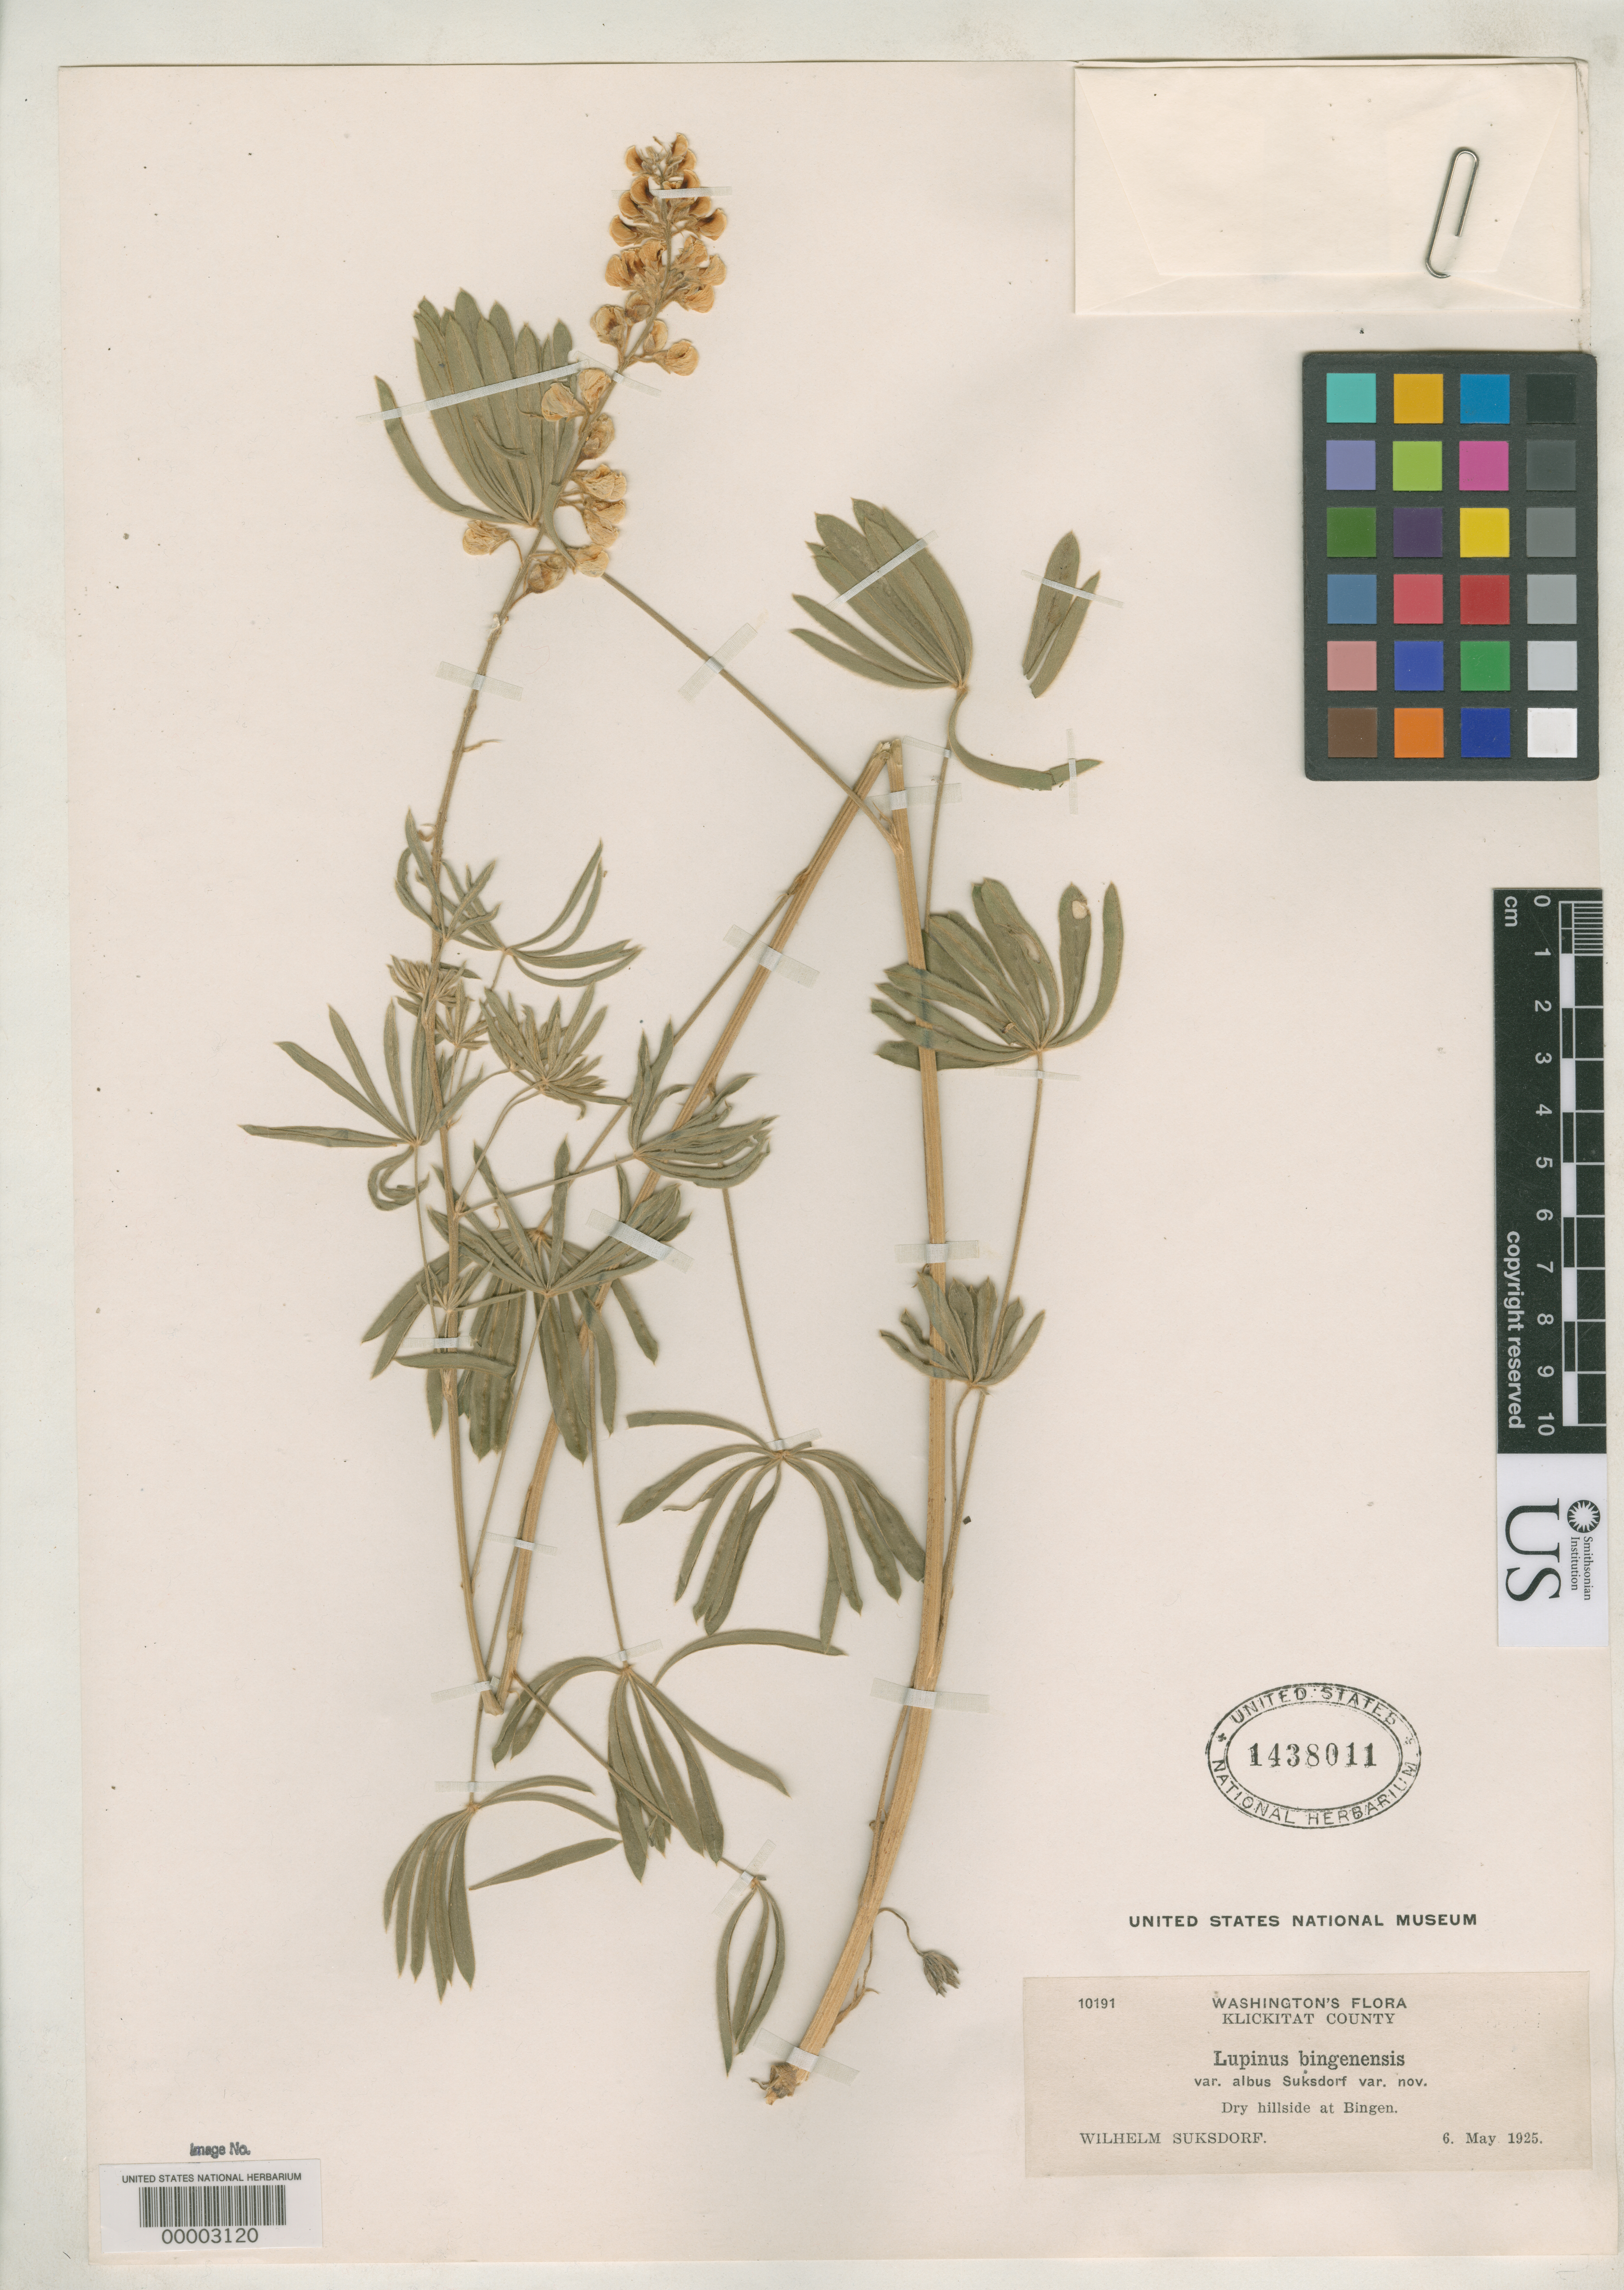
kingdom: Plantae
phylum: Tracheophyta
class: Magnoliopsida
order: Fabales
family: Fabaceae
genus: Lupinus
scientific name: Lupinus bingenensis var. albus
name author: Suksd.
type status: Isotype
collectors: W. N. Suksdorf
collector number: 10191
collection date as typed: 06 May 1925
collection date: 1925-05-06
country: United States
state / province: Washington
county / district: Klickitat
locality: Bingen.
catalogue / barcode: US 1438011